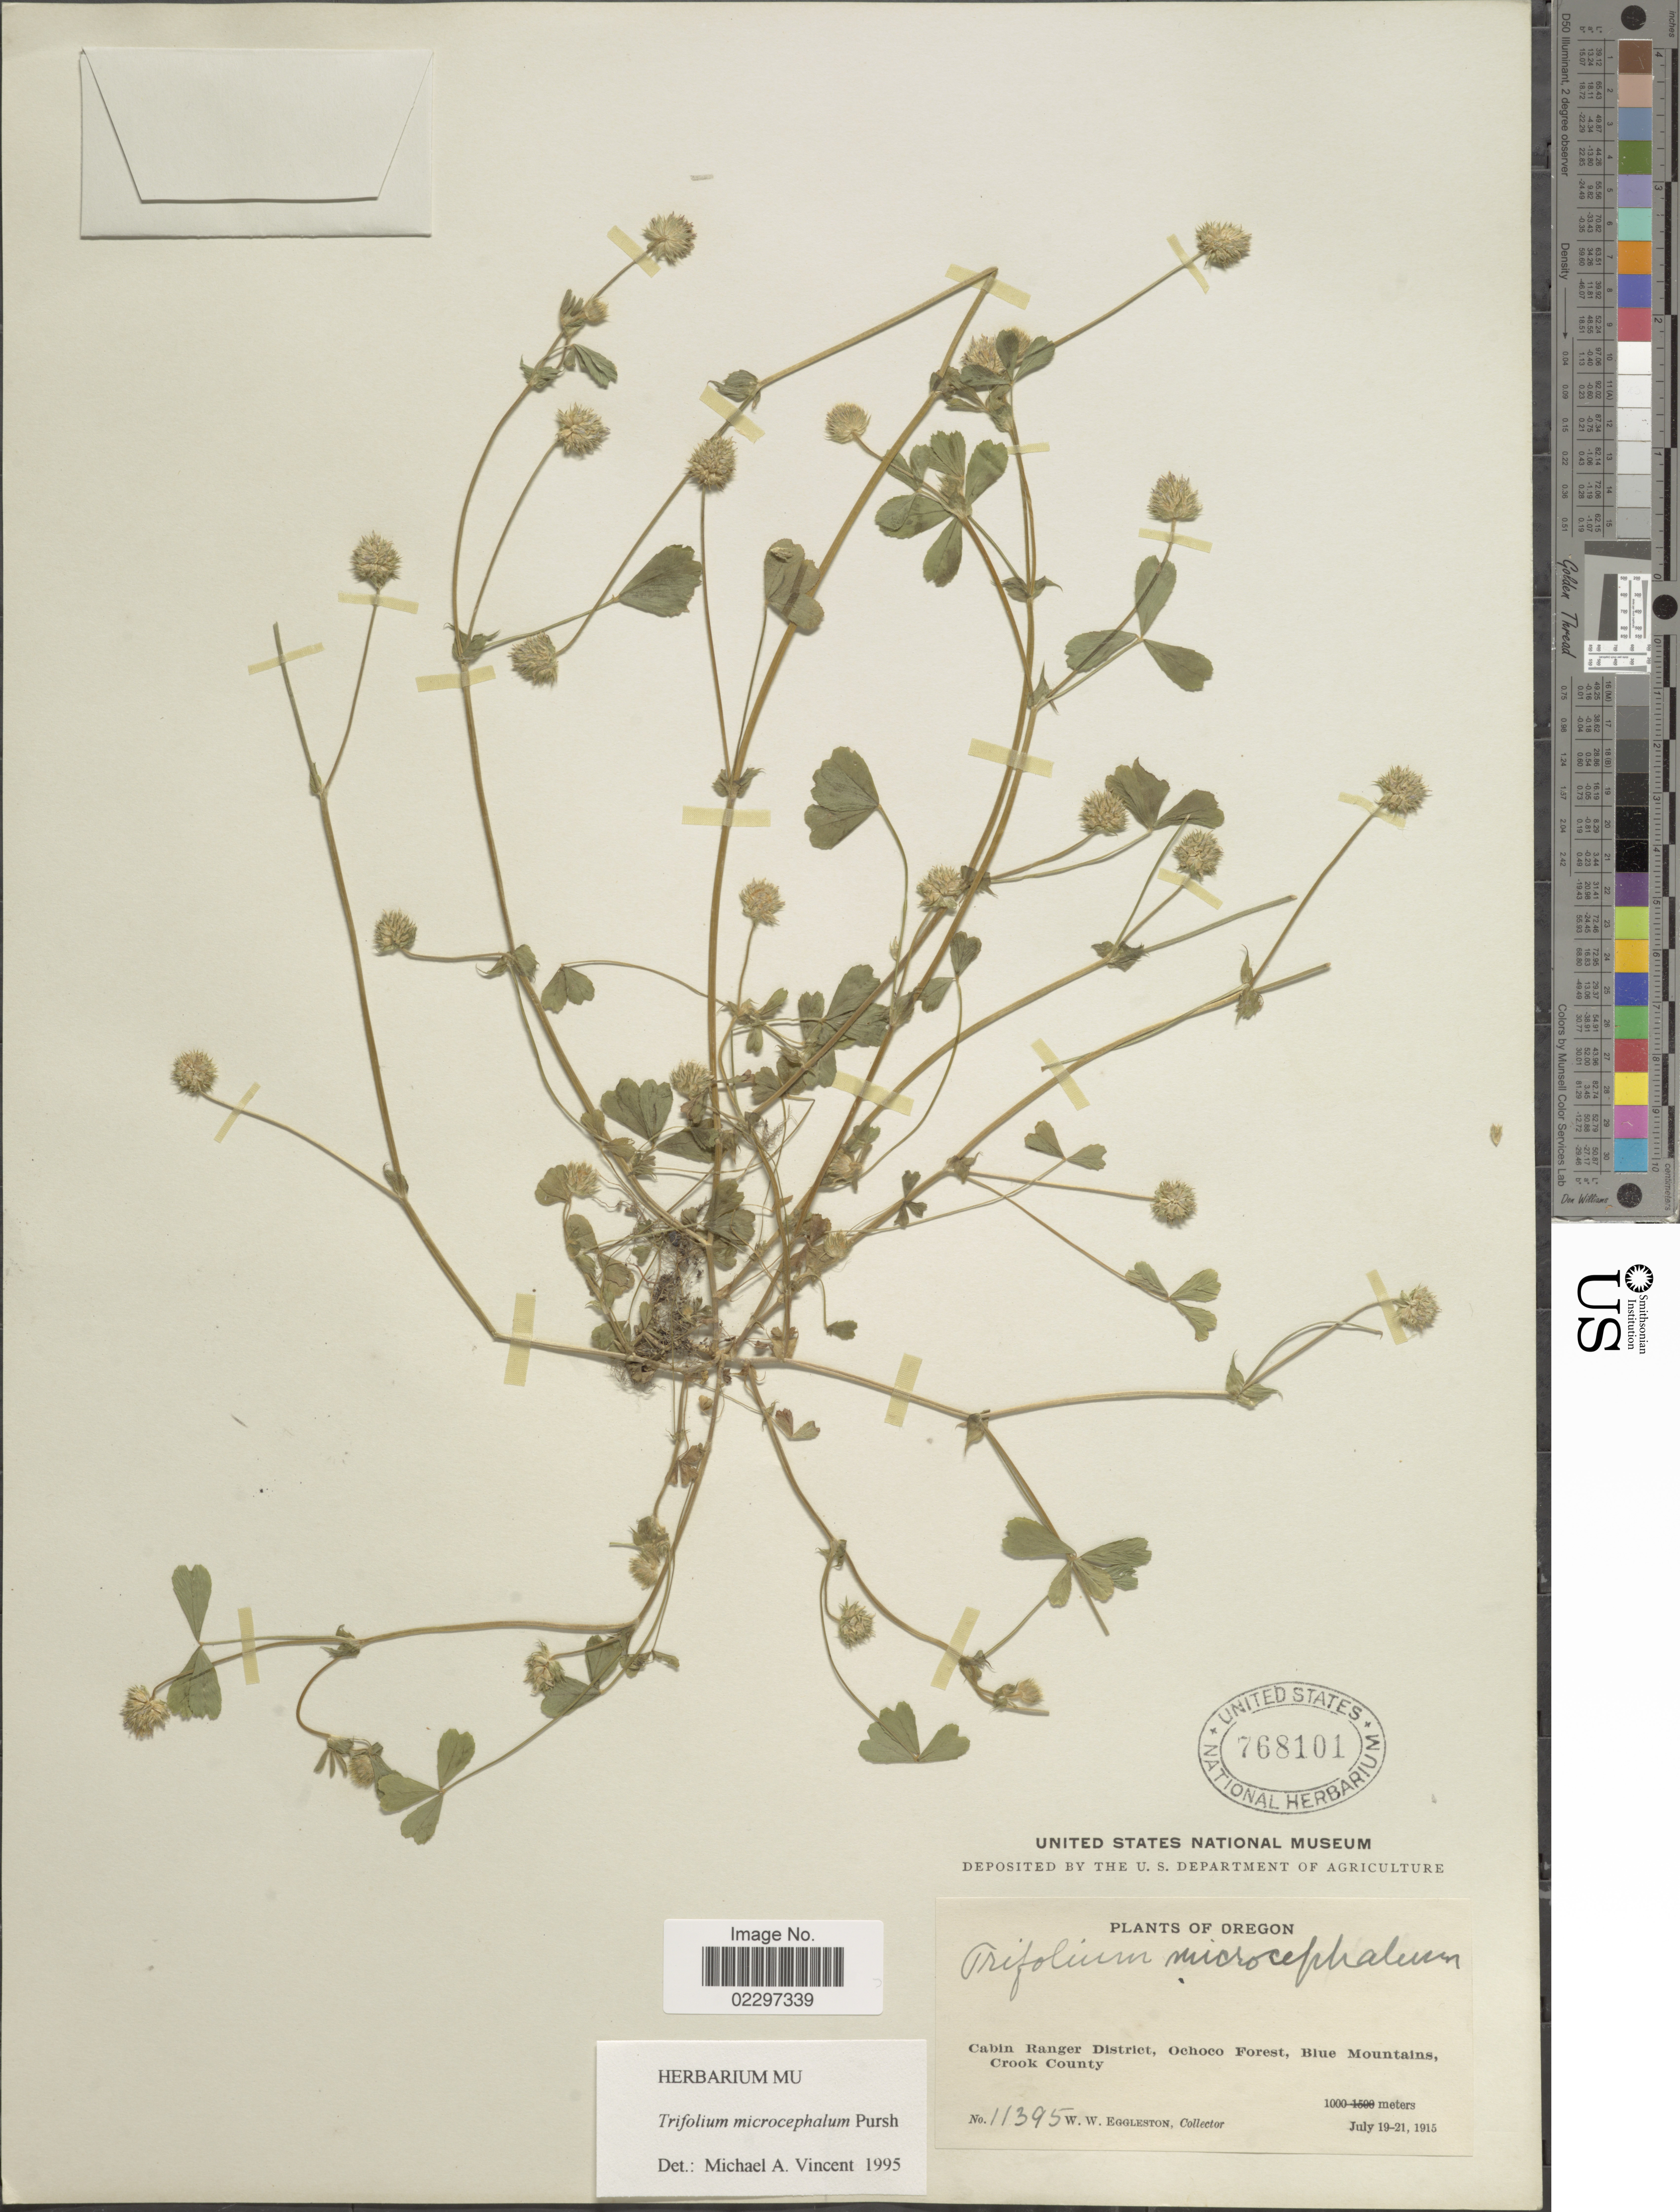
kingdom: Plantae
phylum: Tracheophyta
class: Magnoliopsida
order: Fabales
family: Fabaceae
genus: Trifolium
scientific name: Trifolium microcephalum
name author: Pursh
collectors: W. W. Eggleston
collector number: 11395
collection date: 1915-07-19/1915-07-21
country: United States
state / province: Oregon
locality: Cabin Ranger District, Ochoco Forest, Blue Mountains, Crook County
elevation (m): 1000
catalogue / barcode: US 768101